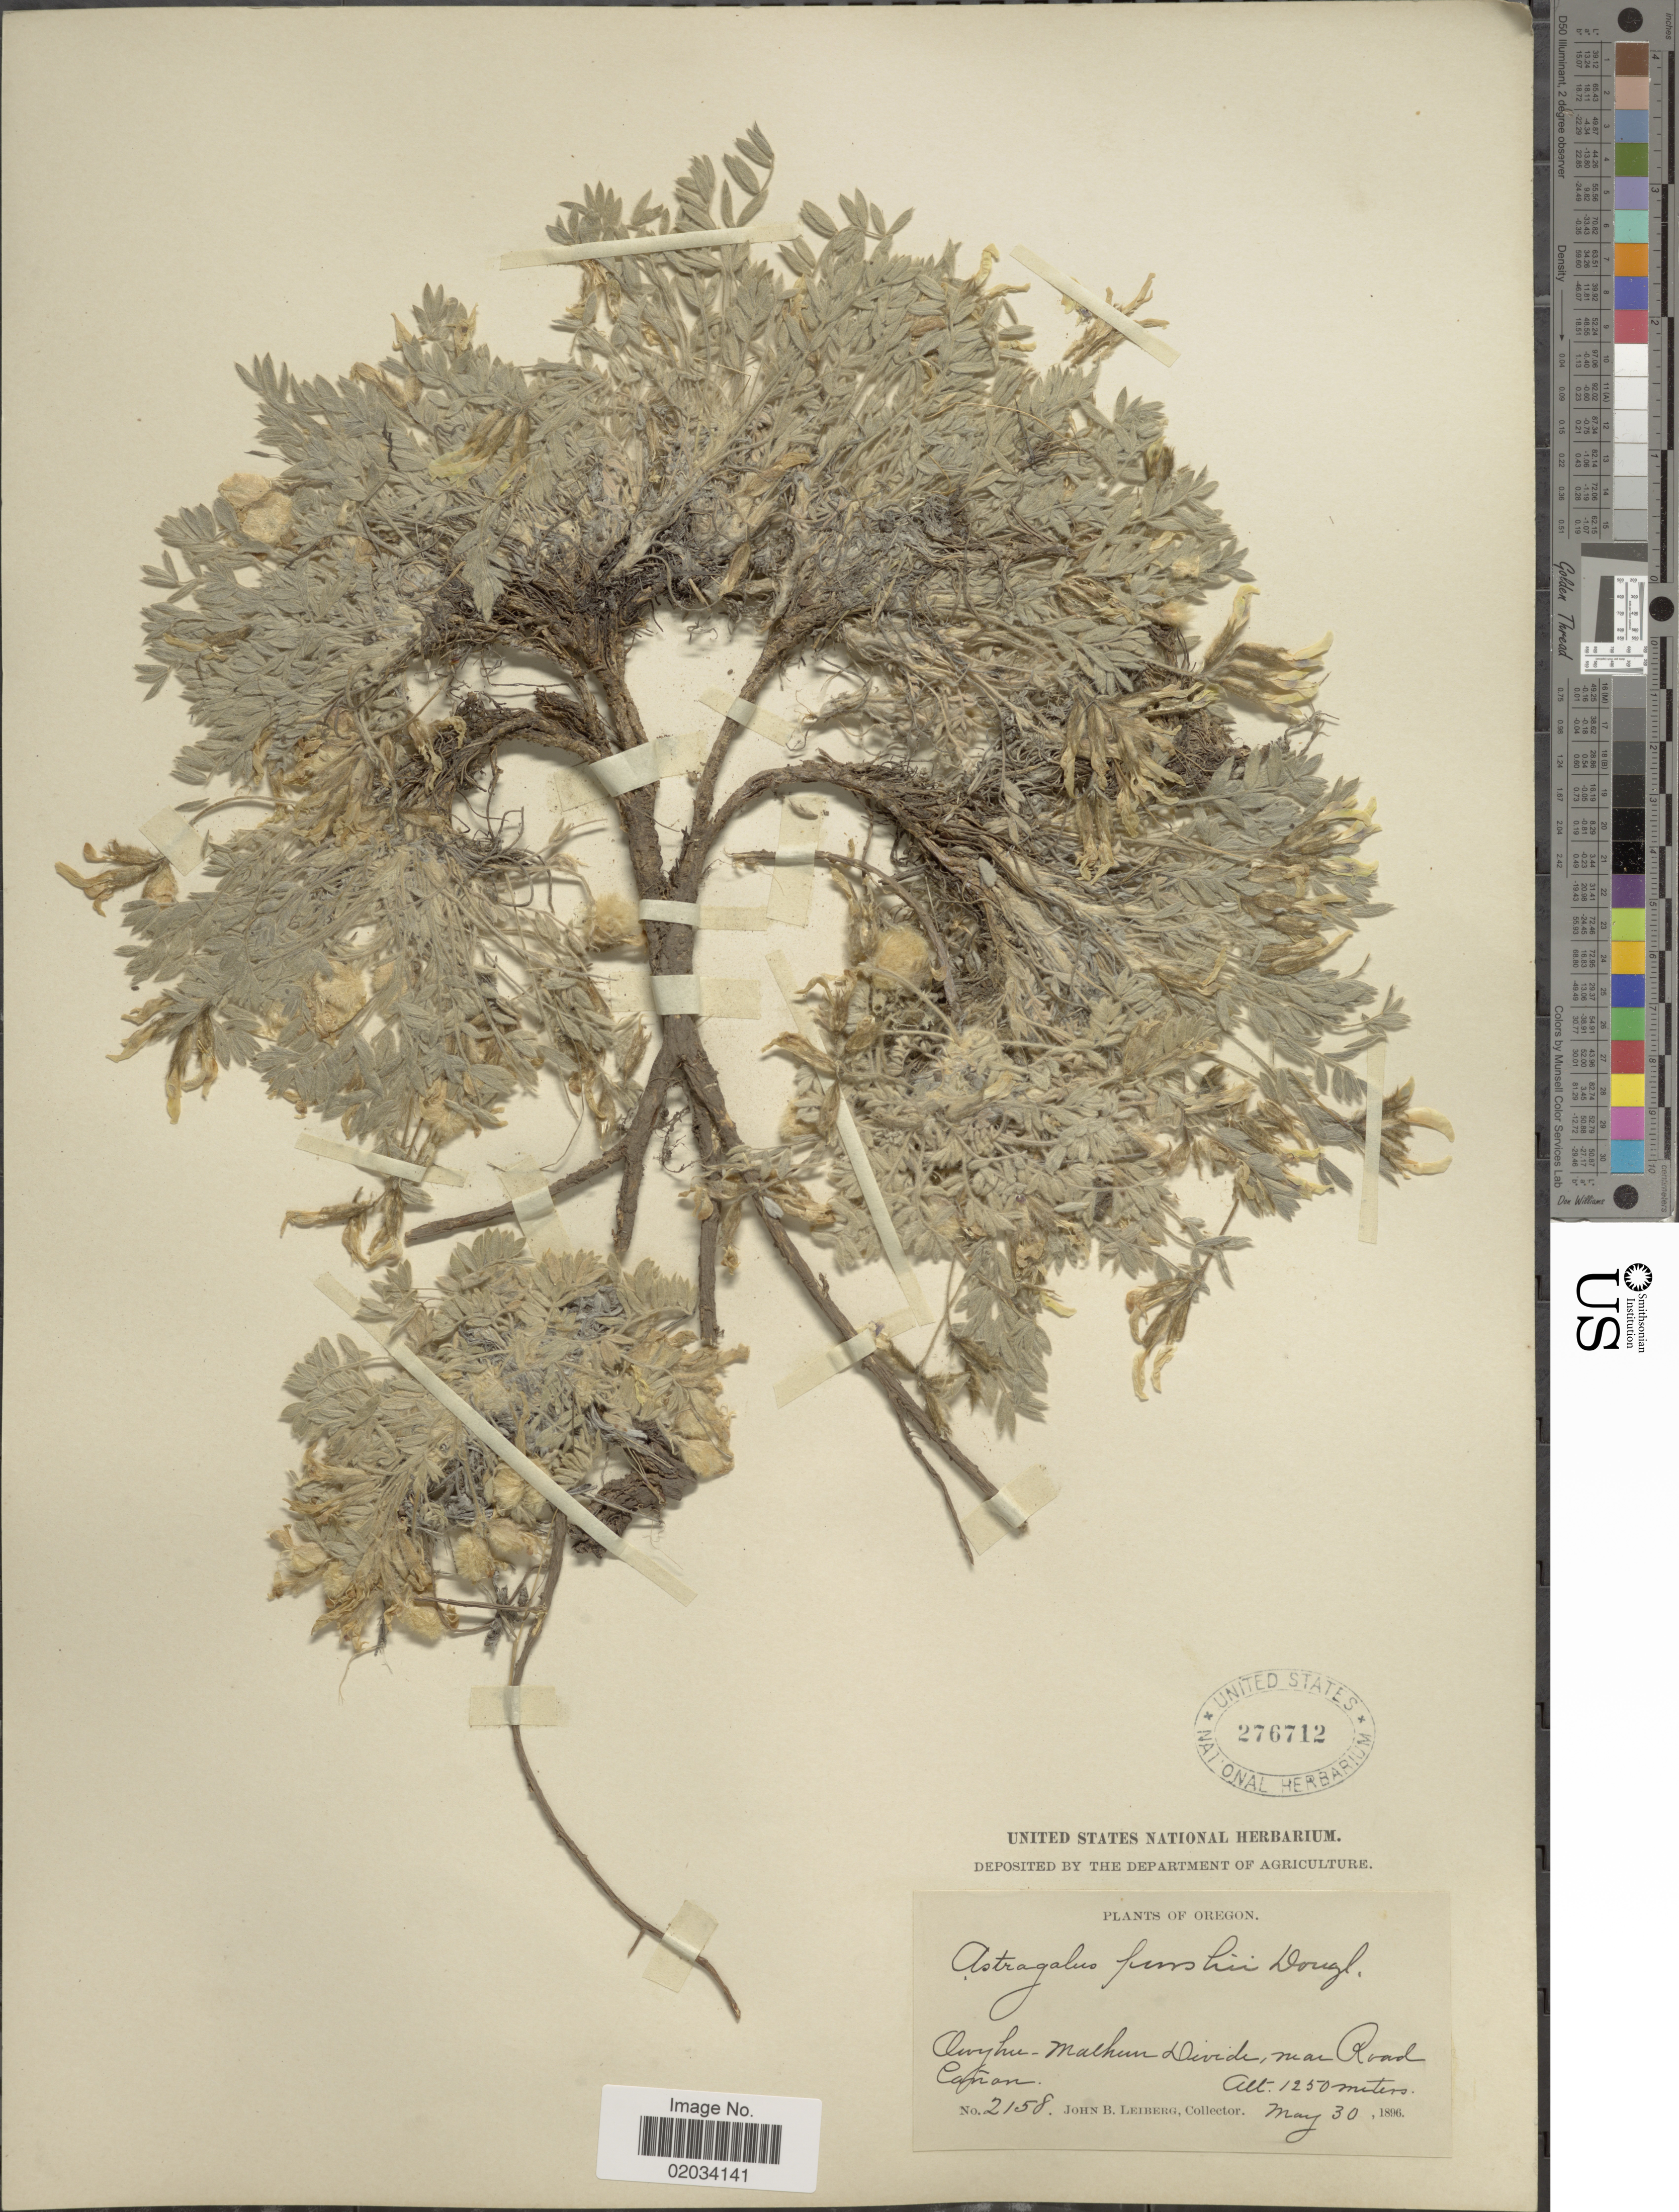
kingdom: Plantae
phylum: Tracheophyta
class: Magnoliopsida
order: Fabales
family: Fabaceae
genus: Astragalus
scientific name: Astragalus purshii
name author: Douglas ex Hook.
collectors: J. B. Leiberg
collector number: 2158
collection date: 1896-05-30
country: United States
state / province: Oregon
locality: Owyhu, Malhur Divide, near Road Canon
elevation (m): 1250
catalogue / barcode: US 276712